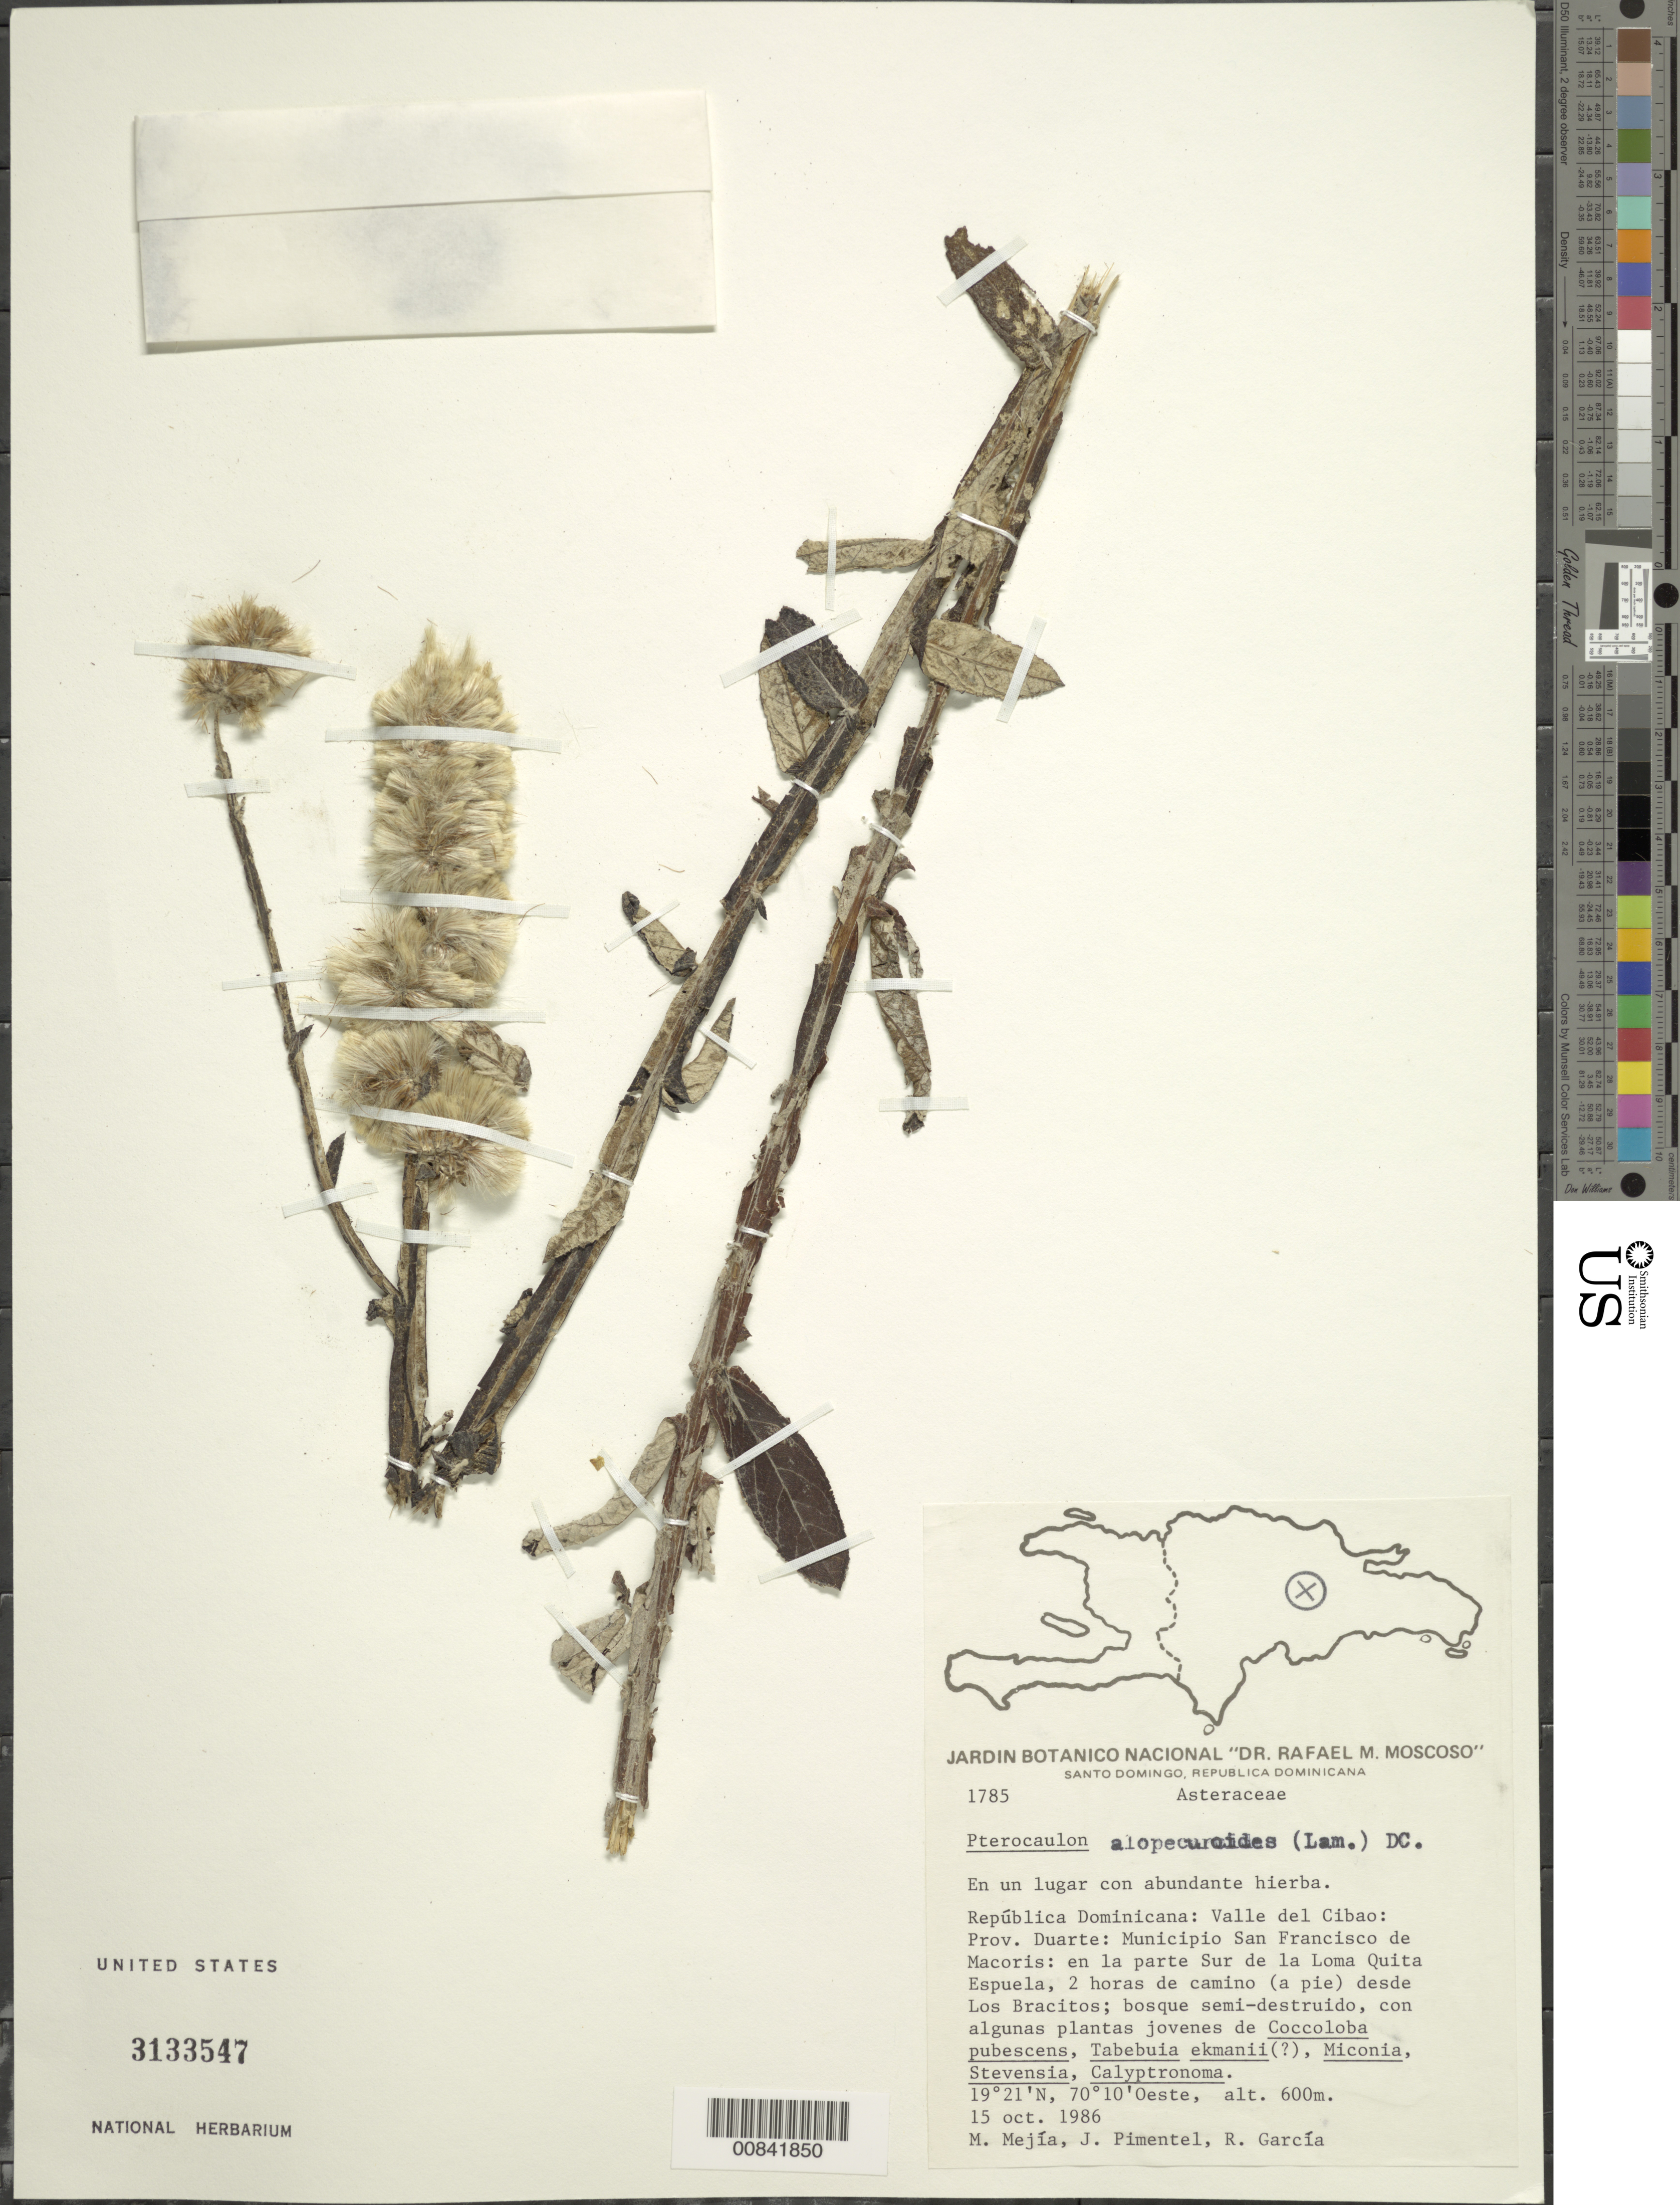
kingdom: Plantae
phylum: Tracheophyta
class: Magnoliopsida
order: Asterales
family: Asteraceae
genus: Pterocaulon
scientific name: Pterocaulon alopecuroides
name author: (Lam.) DC.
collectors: M. Mejia, J. Pimentel & R. G. García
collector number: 1785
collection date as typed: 15 Oct 1986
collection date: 1986-10-15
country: Dominican Republic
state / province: Duarte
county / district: San Francisco de Macoris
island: Hispaniola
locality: Valle del Cibao, en la parte Sur de la Loma Quita Espuela, 2 horas de camino (a pie) desde Los Bracitos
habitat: En un lugar con abundante hierba, bosque semi-destruido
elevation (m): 600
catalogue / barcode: US 3133547